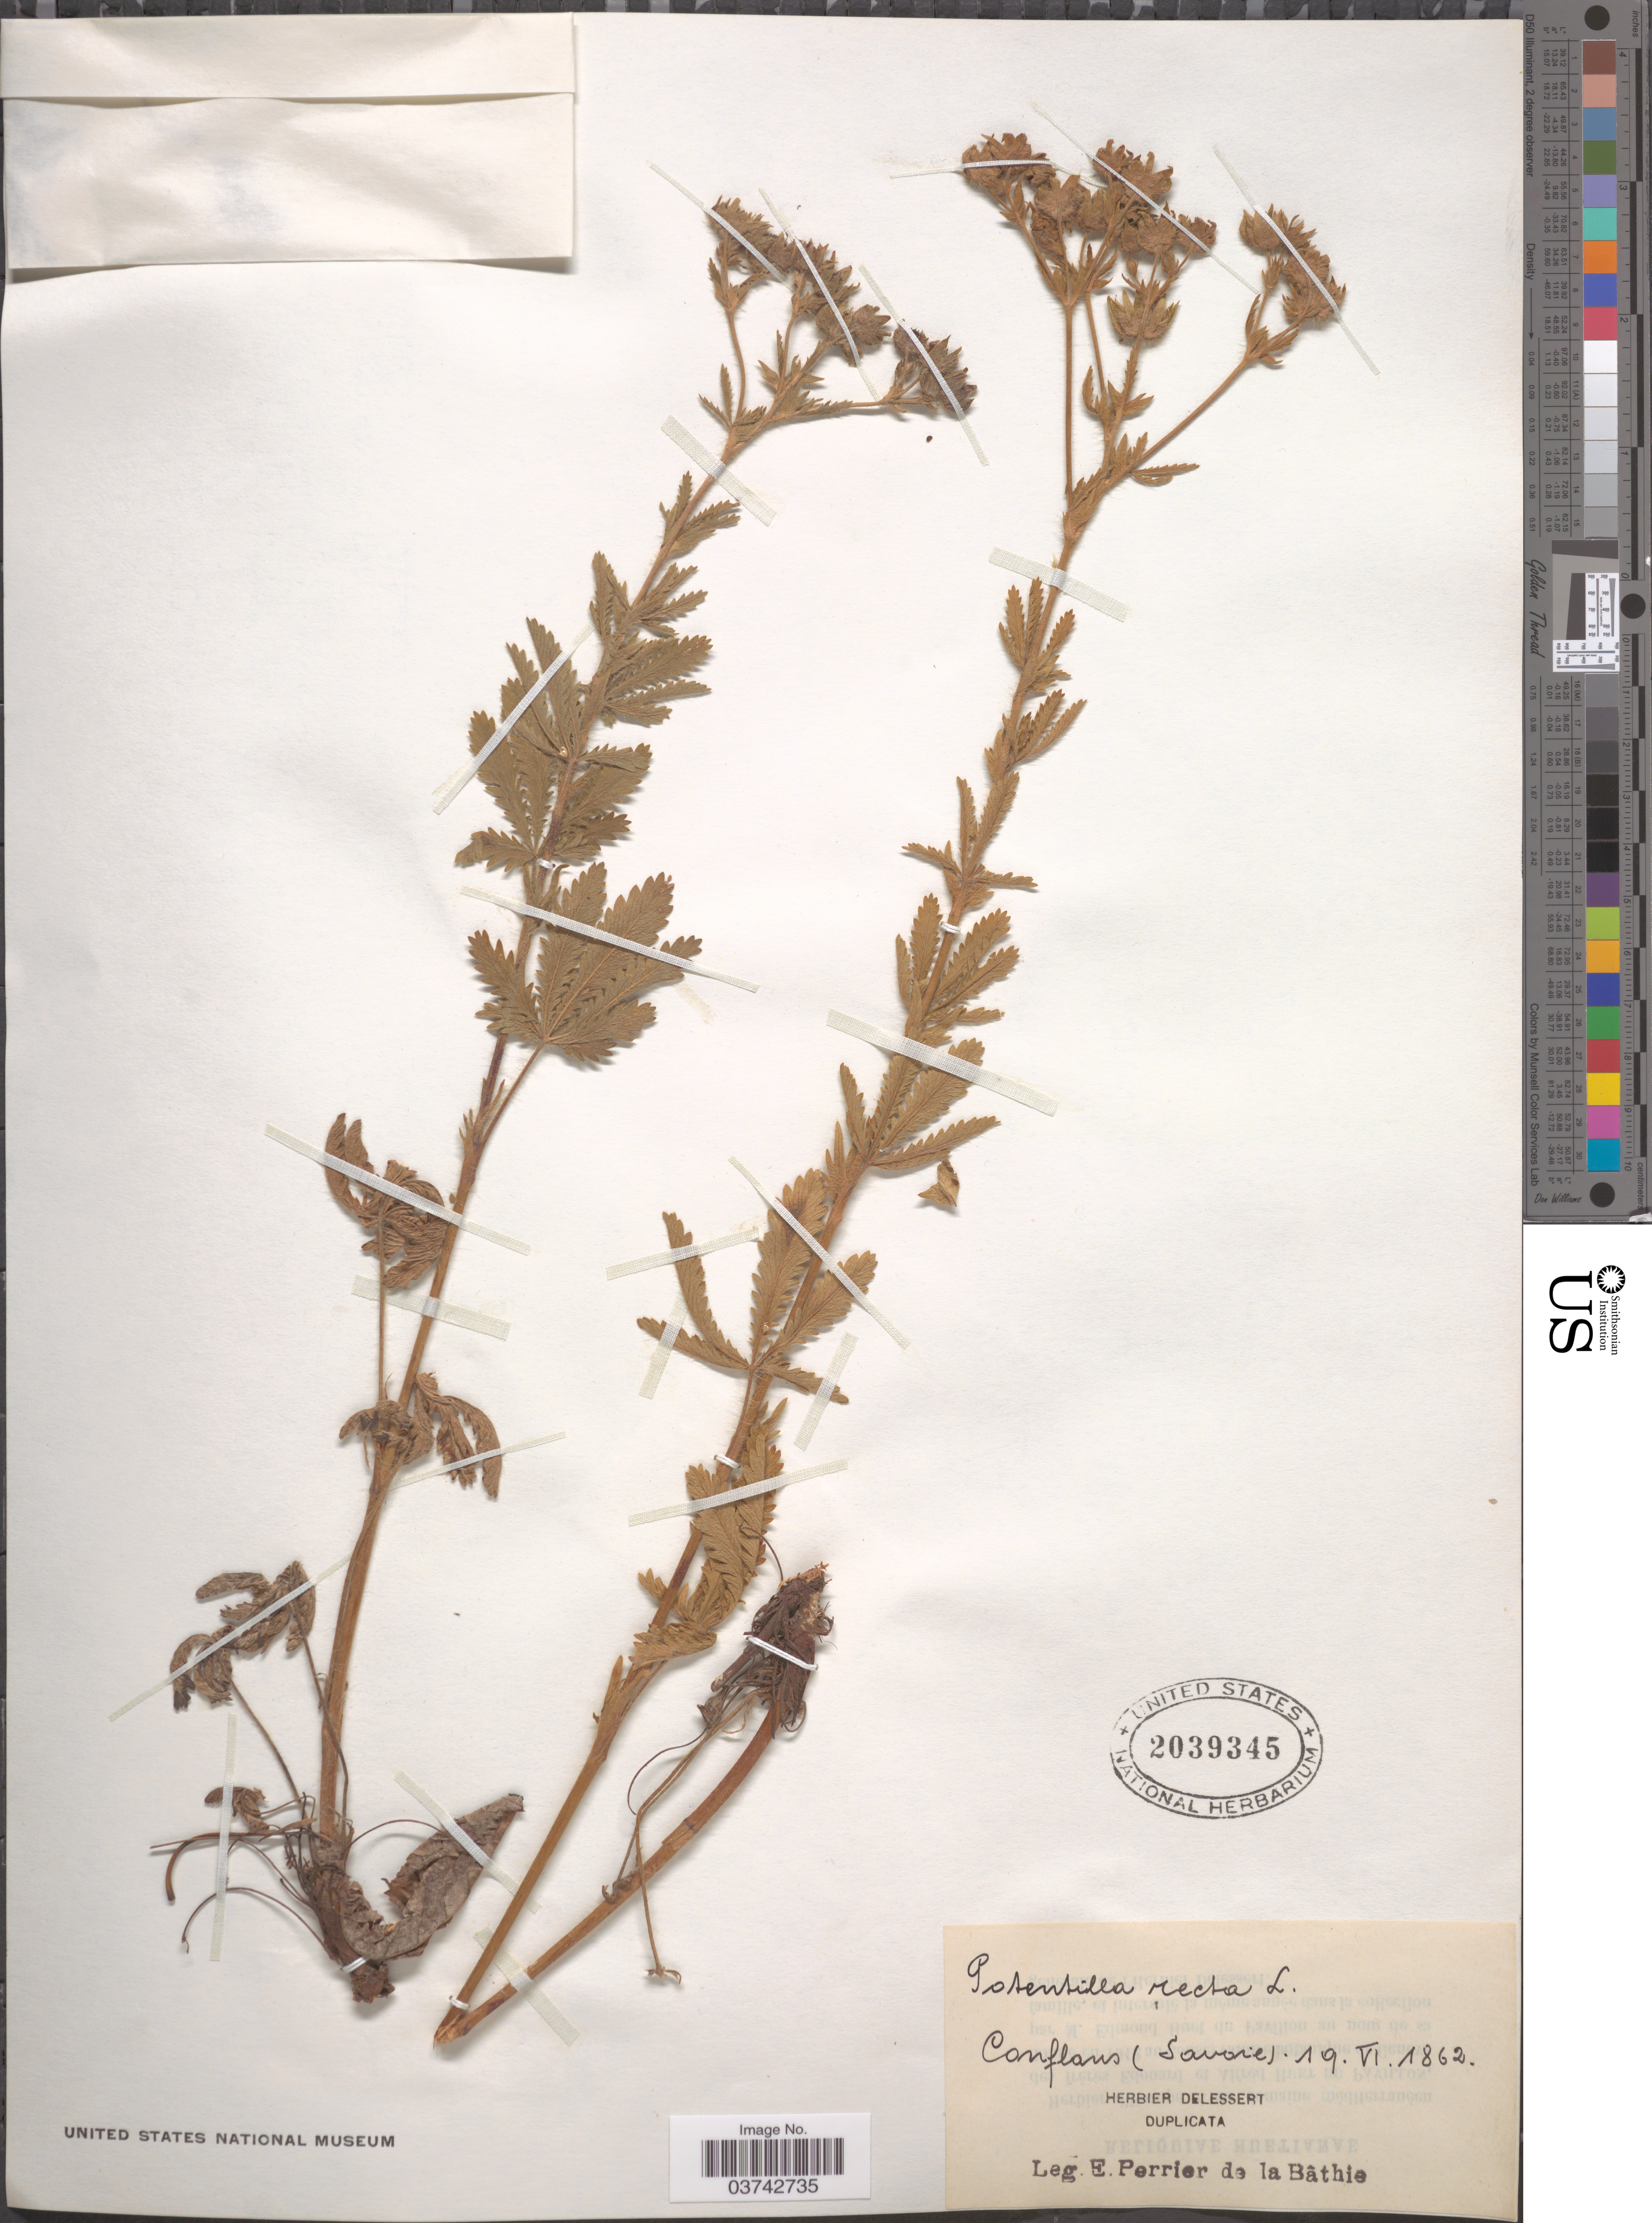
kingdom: Plantae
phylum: Tracheophyta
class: Magnoliopsida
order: Rosales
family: Rosaceae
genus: Potentilla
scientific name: Potentilla recta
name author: L.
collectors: E. Perrier de la Bâthie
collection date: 1862-06-19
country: France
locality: Conflans (Savoie).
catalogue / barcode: US 2039345